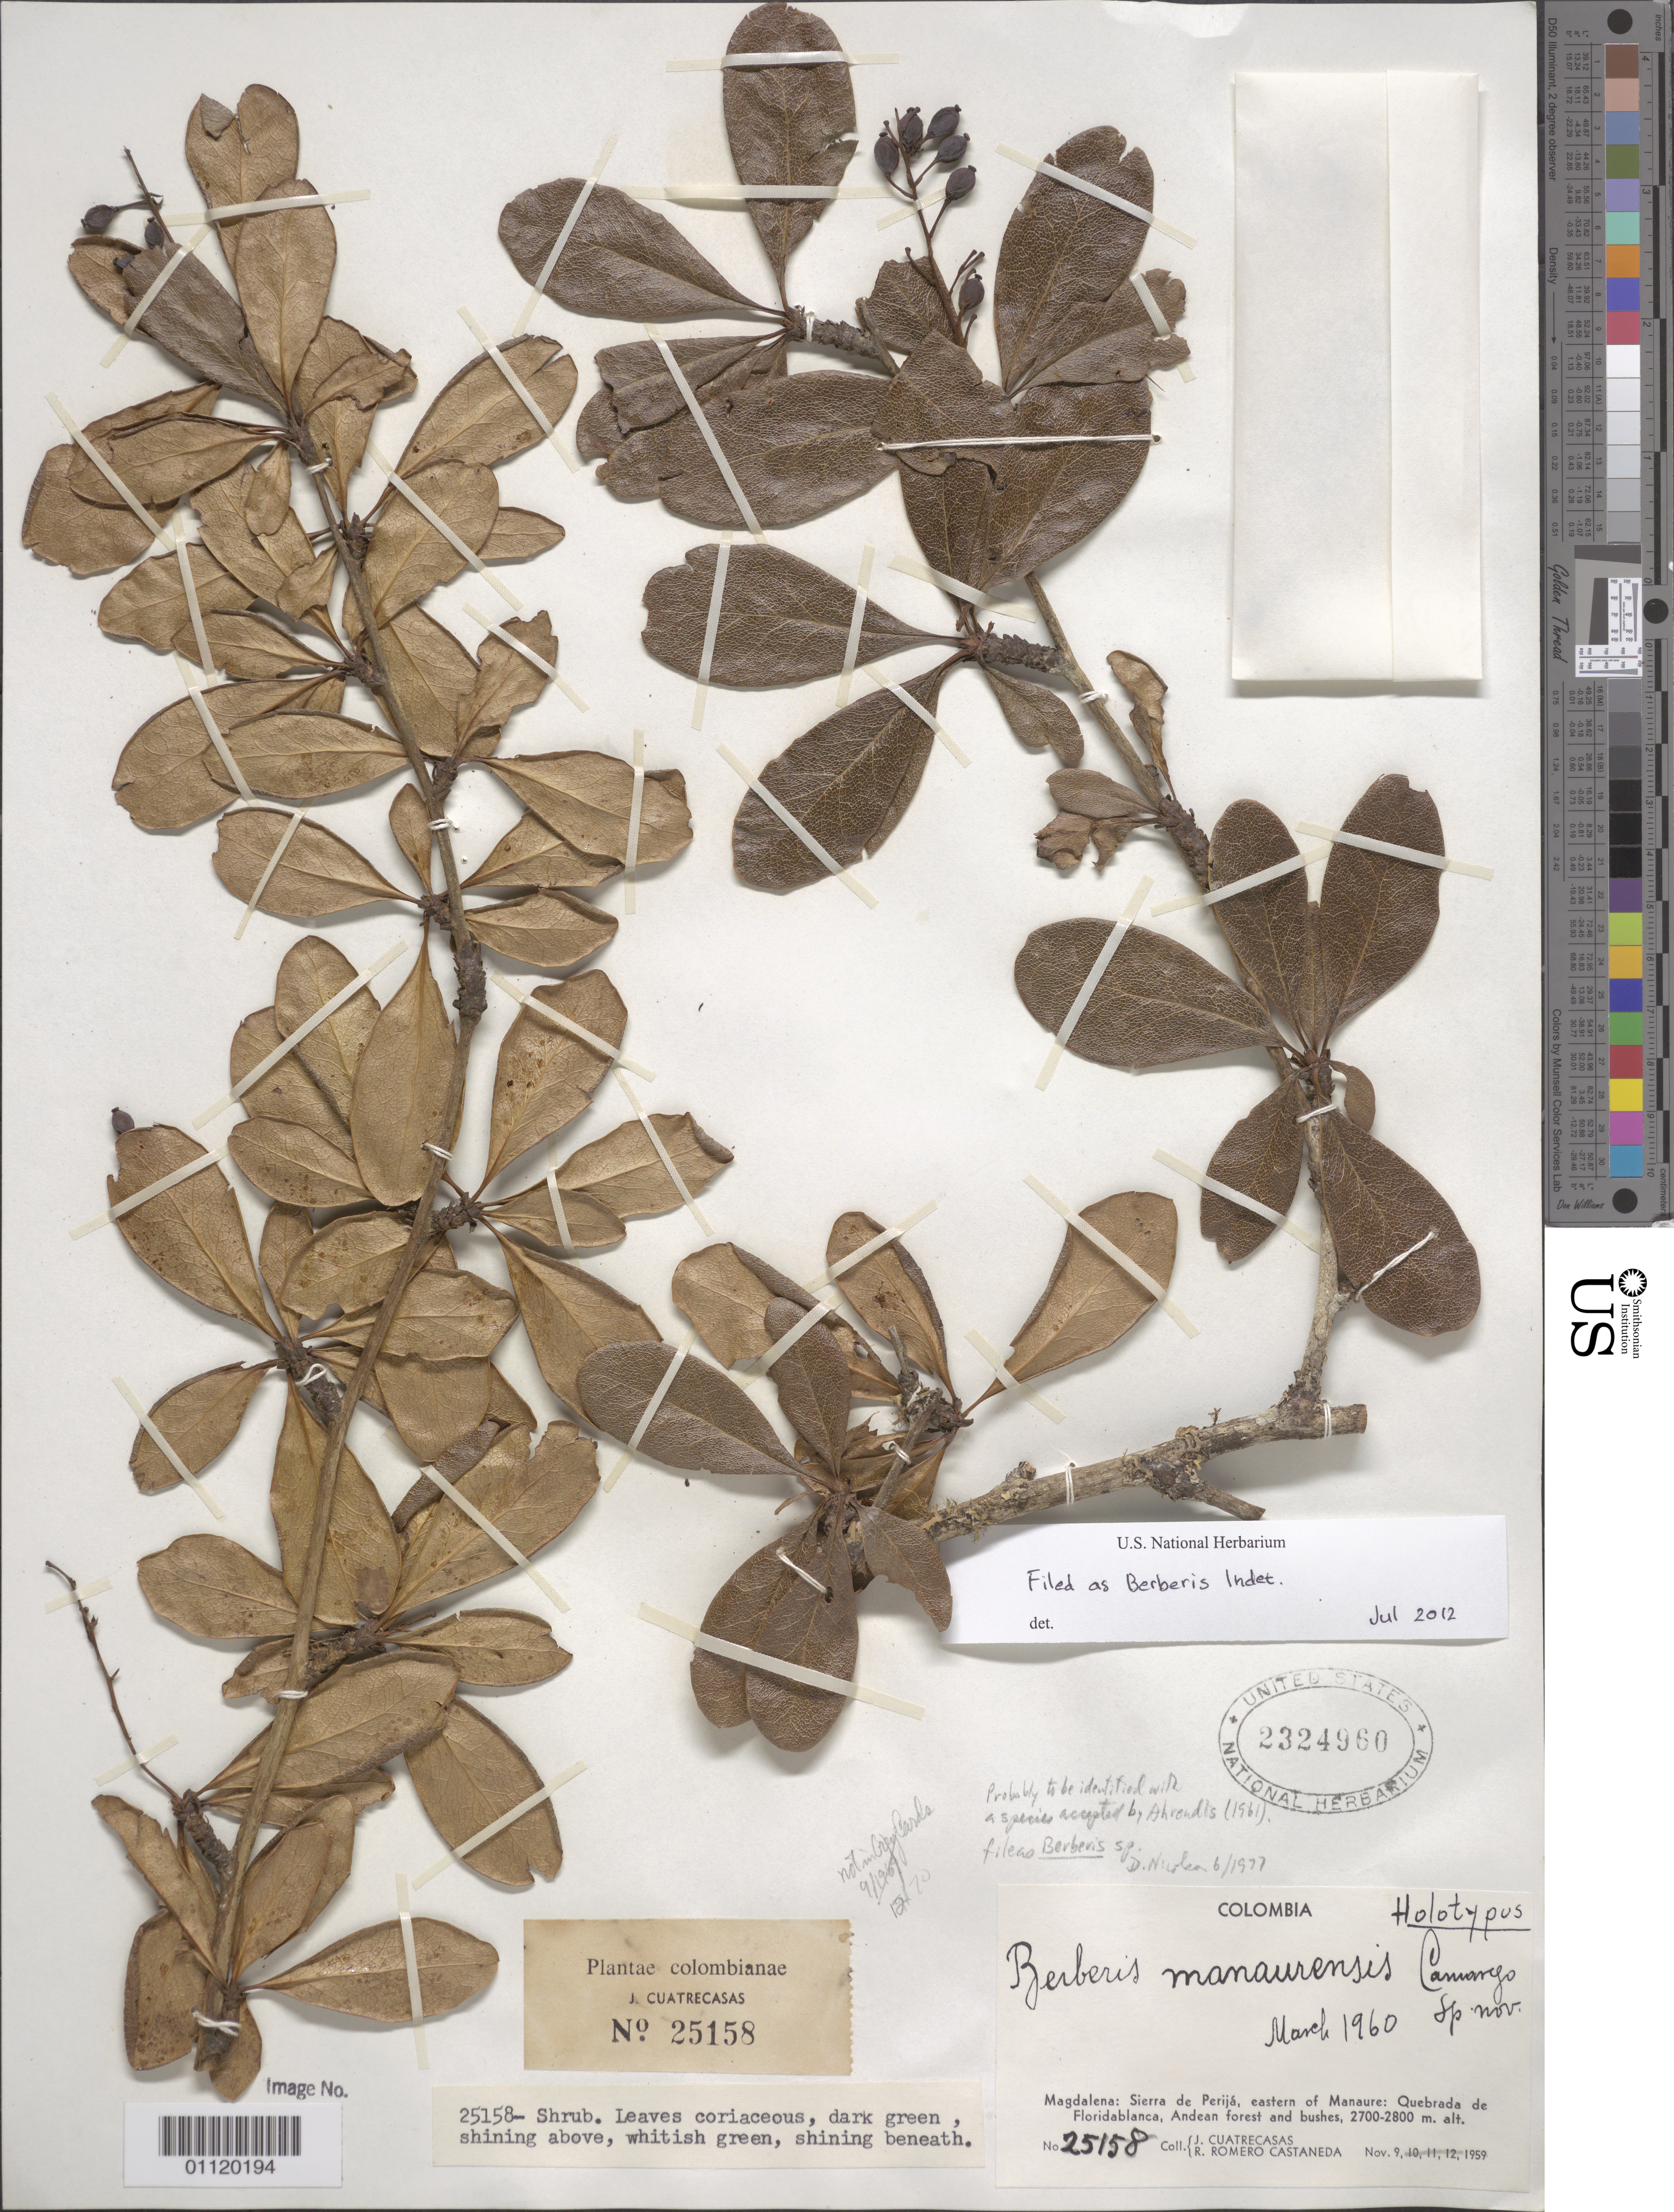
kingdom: Plantae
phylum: Tracheophyta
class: Magnoliopsida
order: Ranunculales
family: Berberidaceae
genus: Berberis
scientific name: Berberis sp.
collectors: J. Cuatrecasas & R. Romero Castañeda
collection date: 1959-11-09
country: Colombia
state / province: Magdalena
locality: Sierra de Perijá, eastern of Manaure: Quebrada de Floridablanca, Andean forest adnd bushes.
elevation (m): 2700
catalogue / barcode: US 2324960